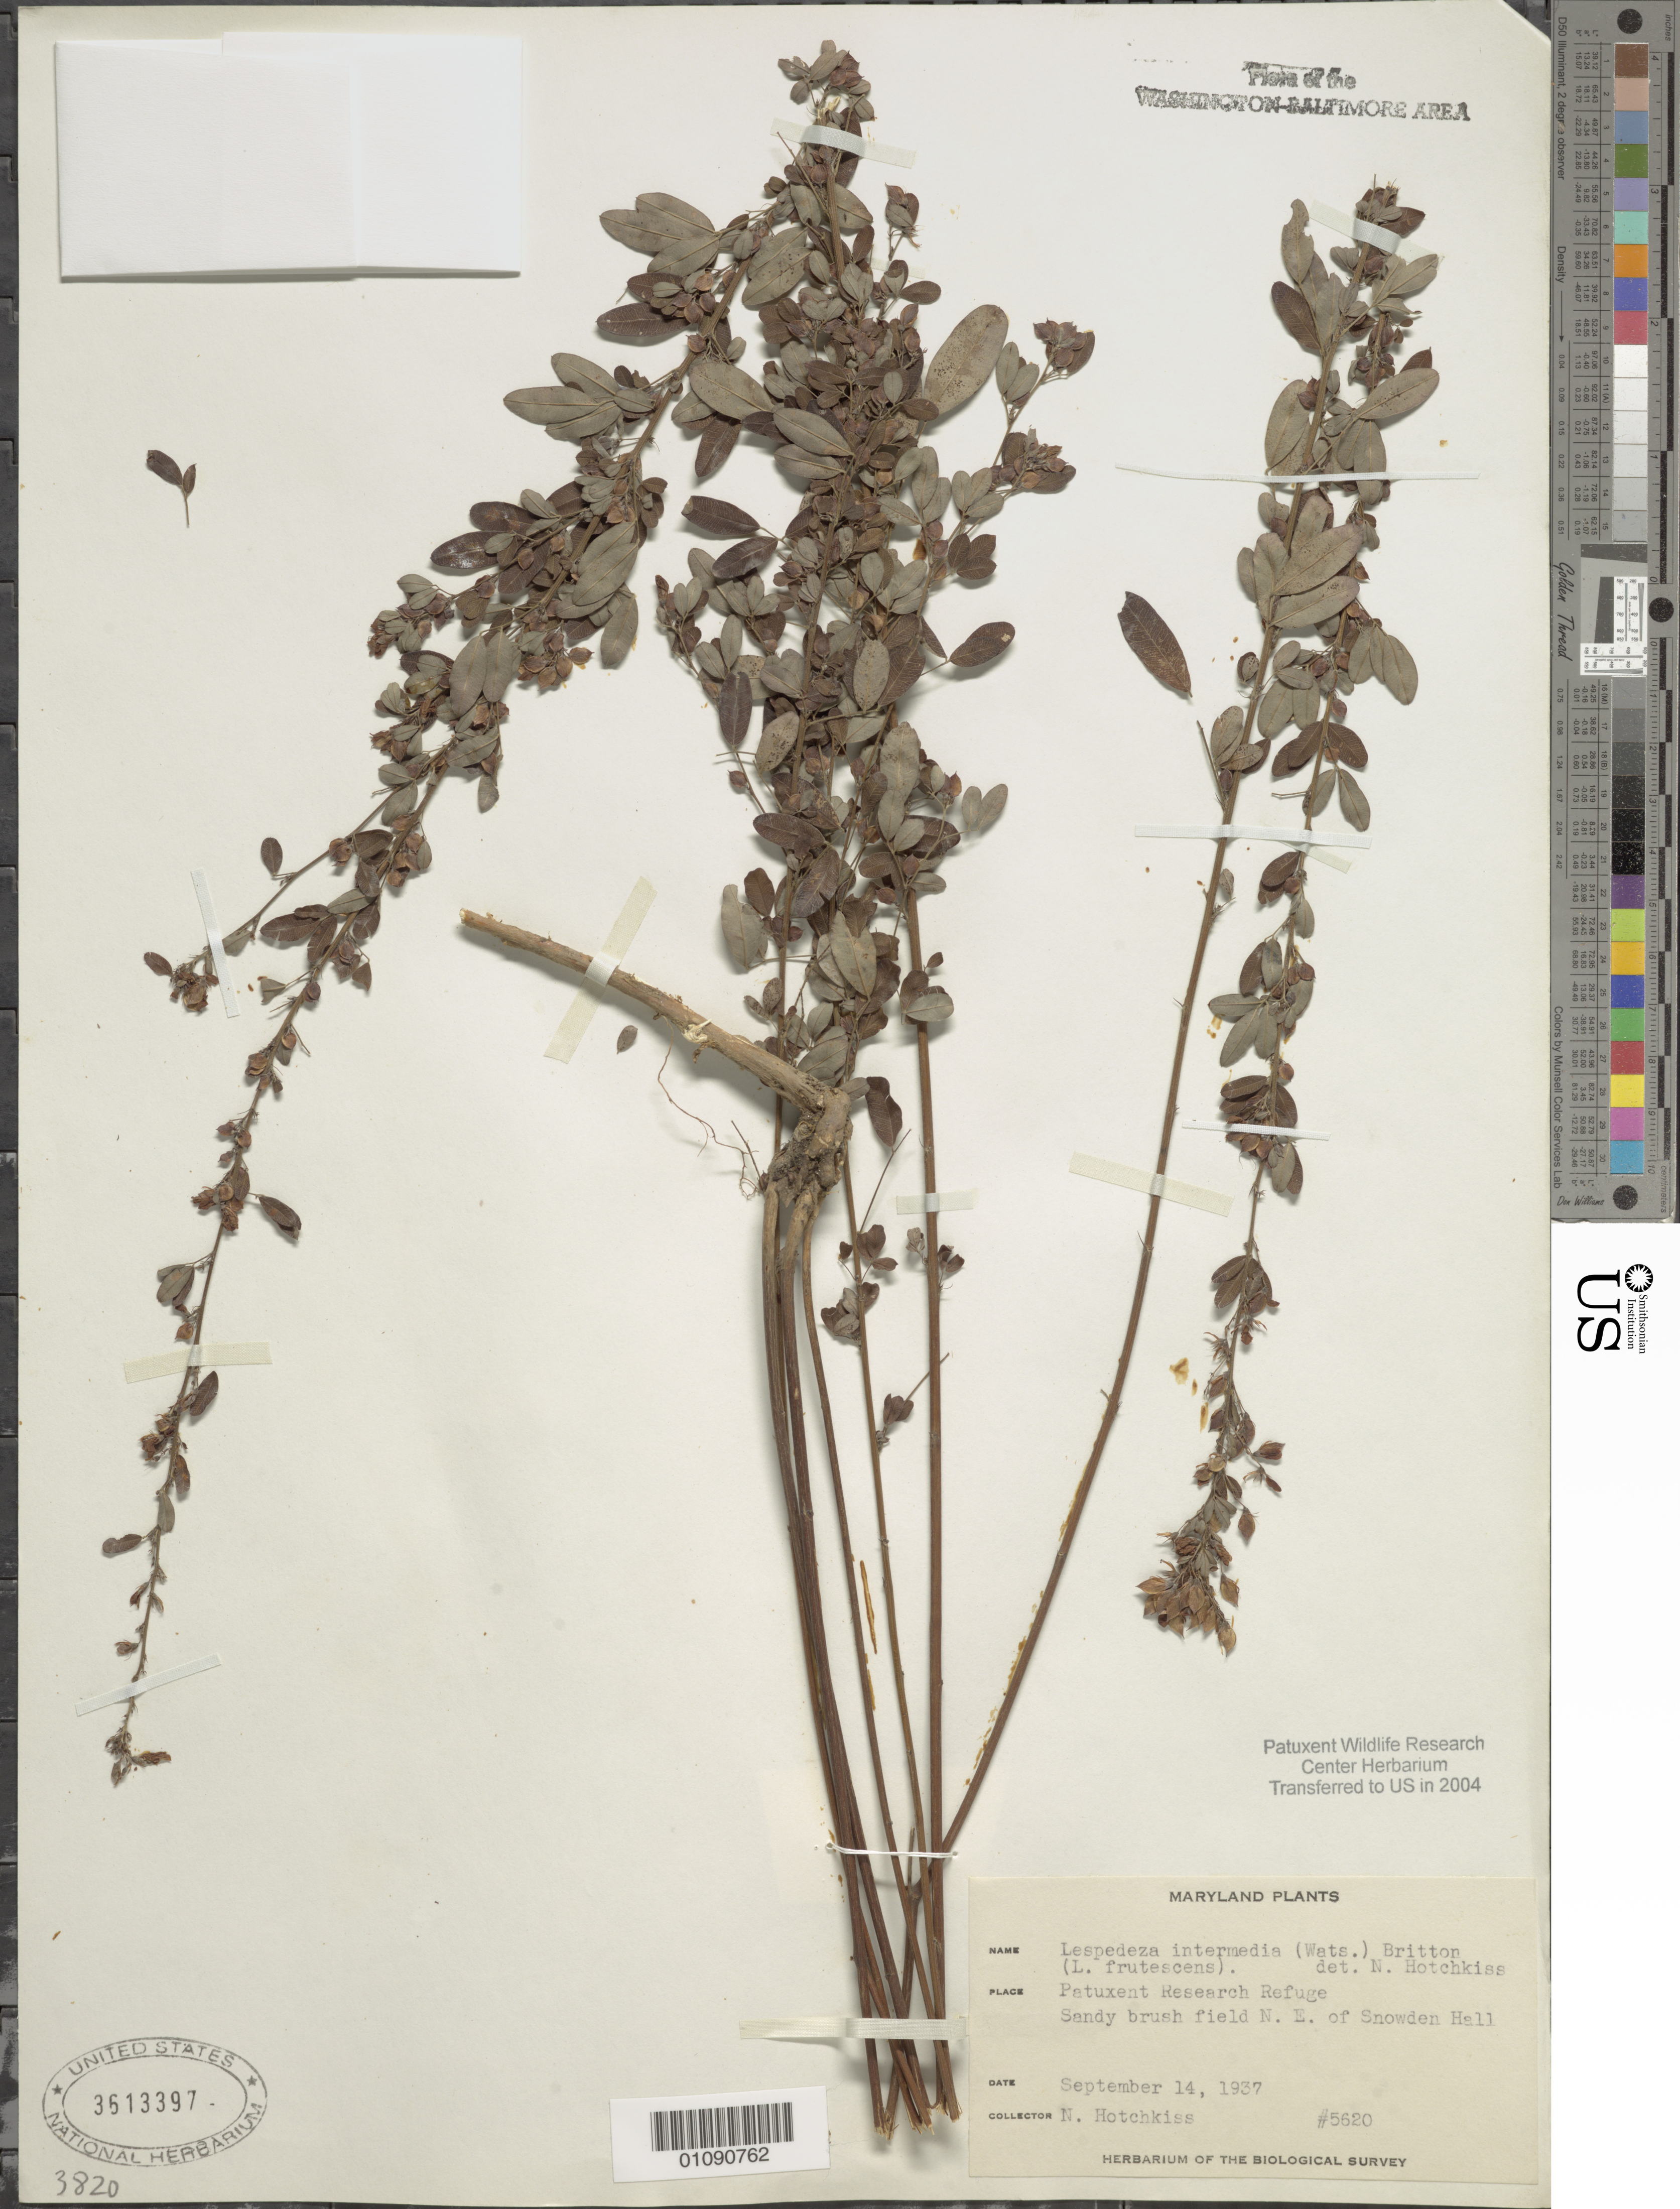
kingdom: Plantae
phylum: Tracheophyta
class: Magnoliopsida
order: Fabales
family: Fabaceae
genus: Lespedeza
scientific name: Lespedeza intermedia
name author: (S. Watson) Britton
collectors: N. Hotchkiss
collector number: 5620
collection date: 1937-09-14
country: United States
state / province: Maryland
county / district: Prince George's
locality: Patuxent Wildlife Refuge, N.E. of Snowden Hall.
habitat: Sandy brush field.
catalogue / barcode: US 3613397